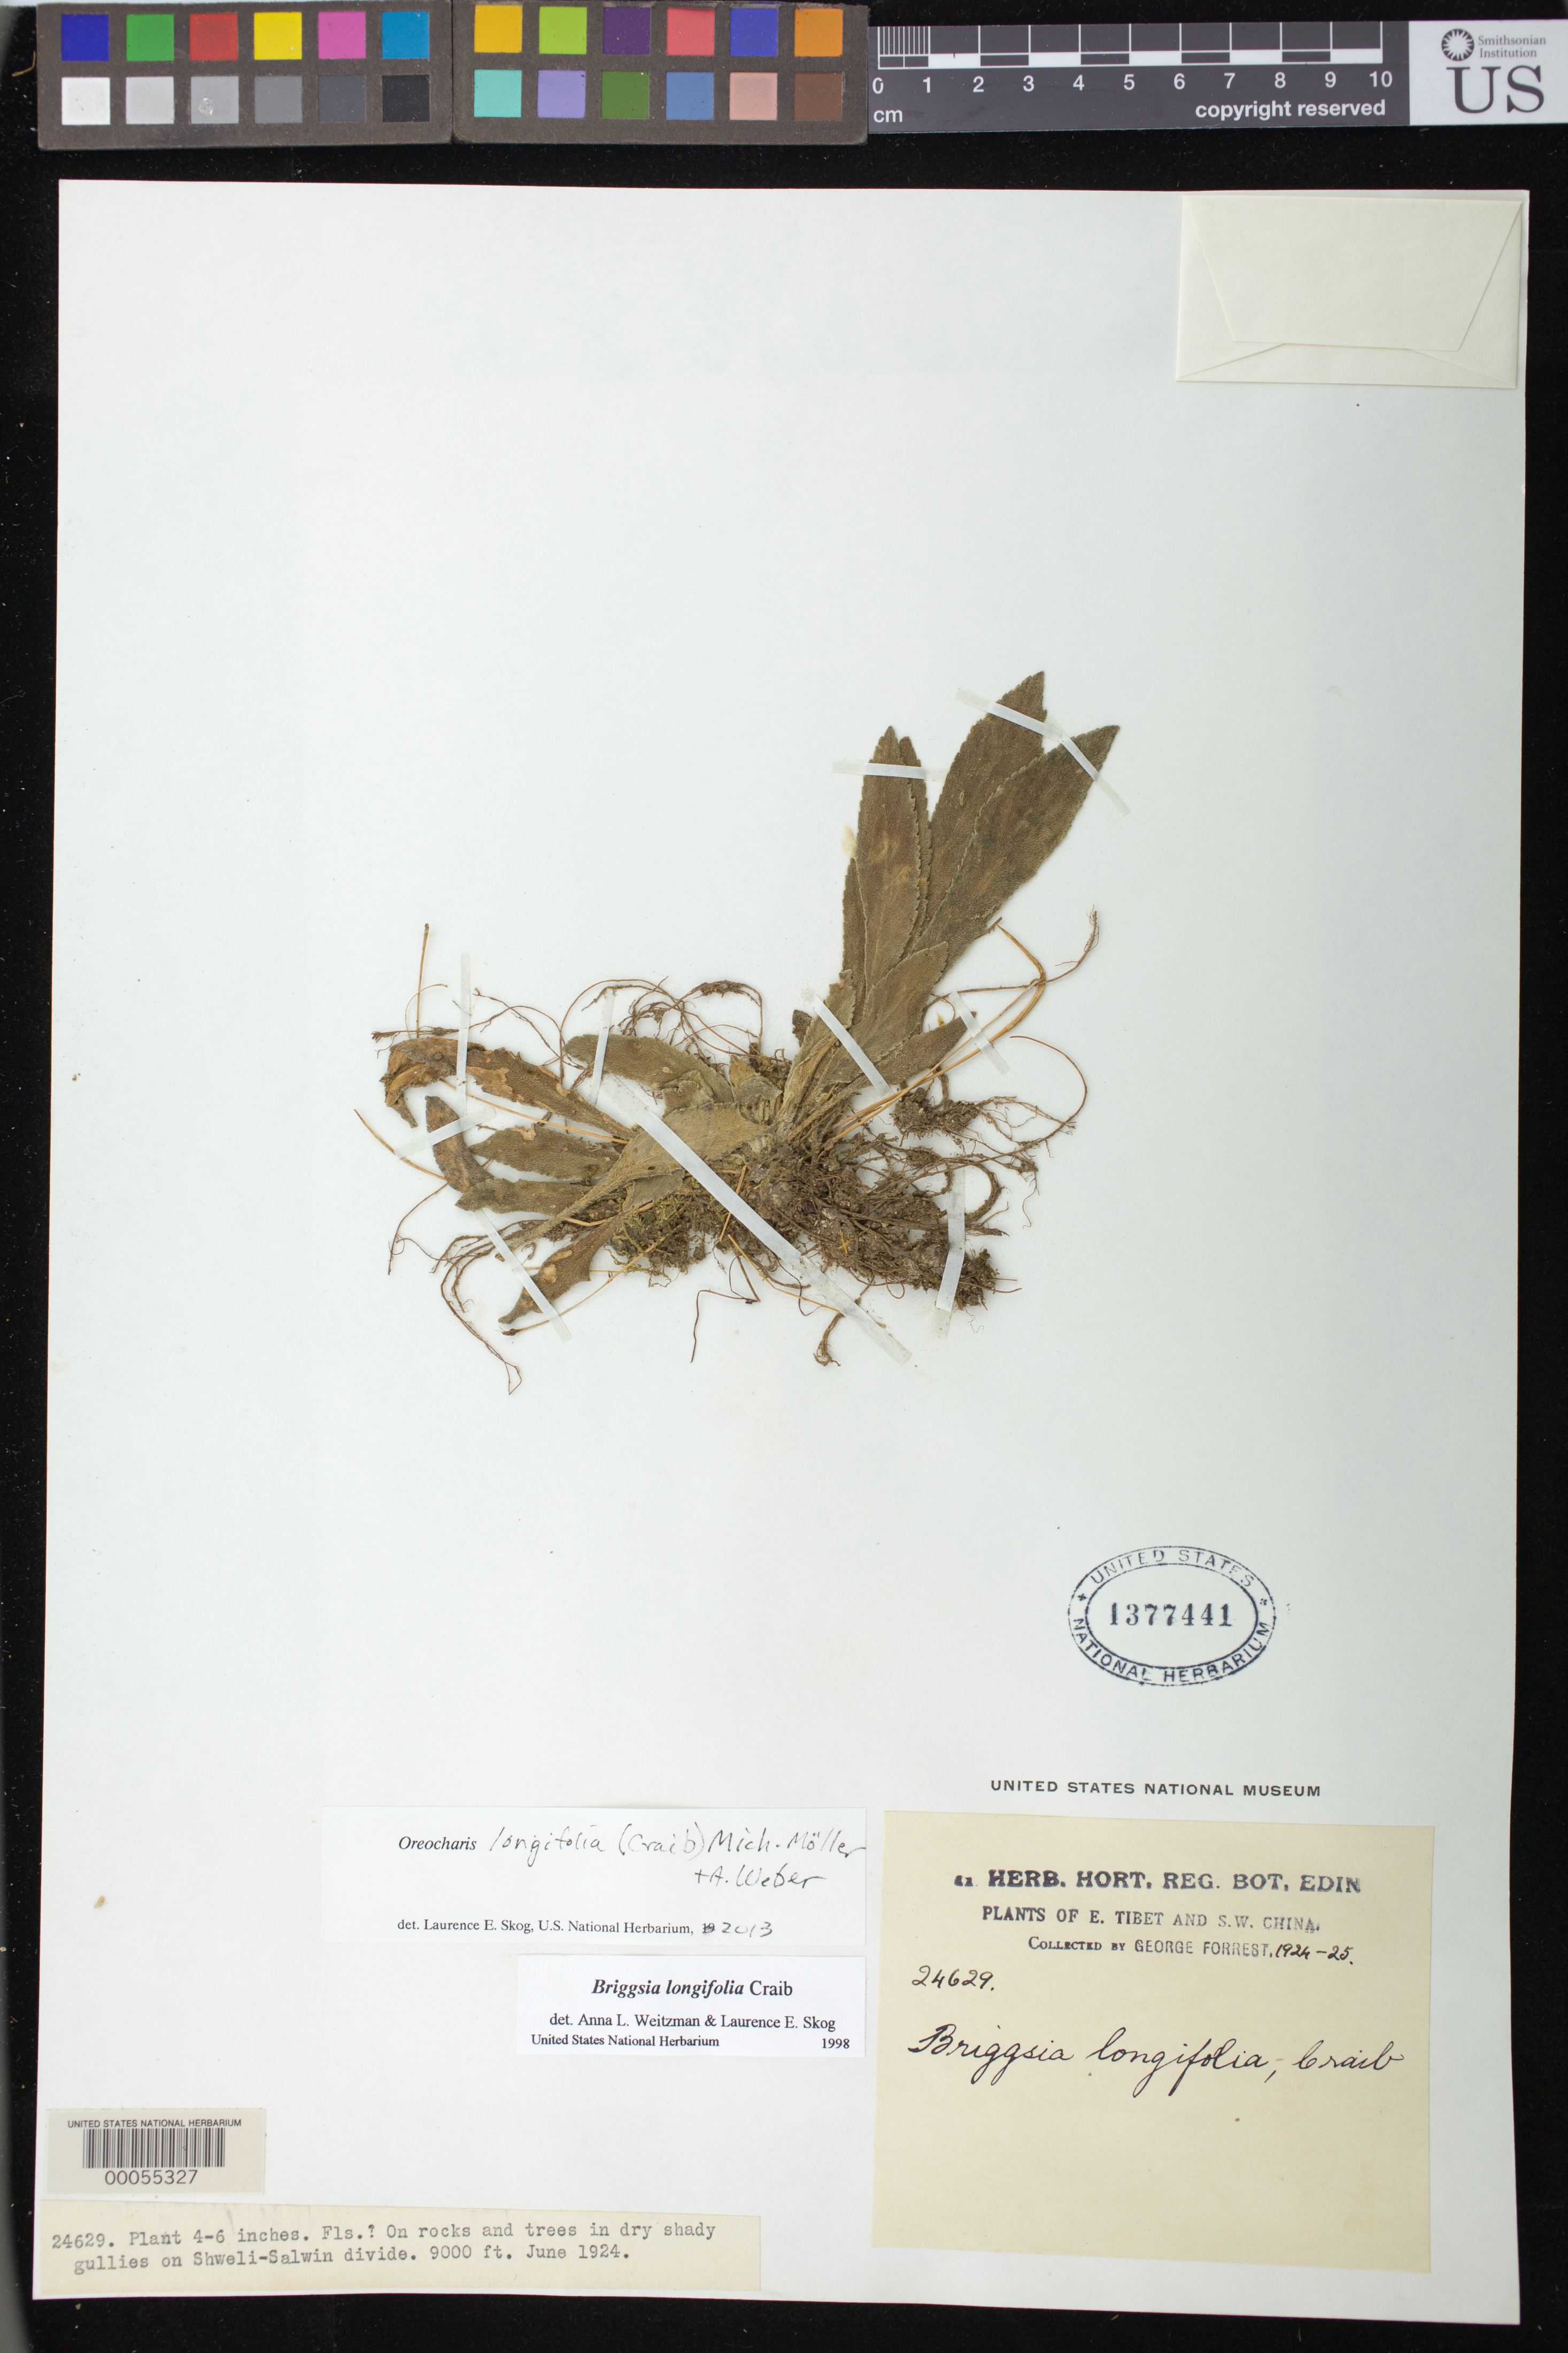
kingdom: Plantae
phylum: Tracheophyta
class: Magnoliopsida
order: Lamiales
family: Gesneriaceae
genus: Oreocharis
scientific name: Oreocharis longifolia var. longifolia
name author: (Craib) Mich. Möller & A. Weber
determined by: Skog, Laurence E.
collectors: G. Forrest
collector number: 24629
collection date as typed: Jun 1924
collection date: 1924-06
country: China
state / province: Yunnan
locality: Shweli-Salwin divide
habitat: On rocks and trees in dry shady gullies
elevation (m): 2743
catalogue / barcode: US 1377441